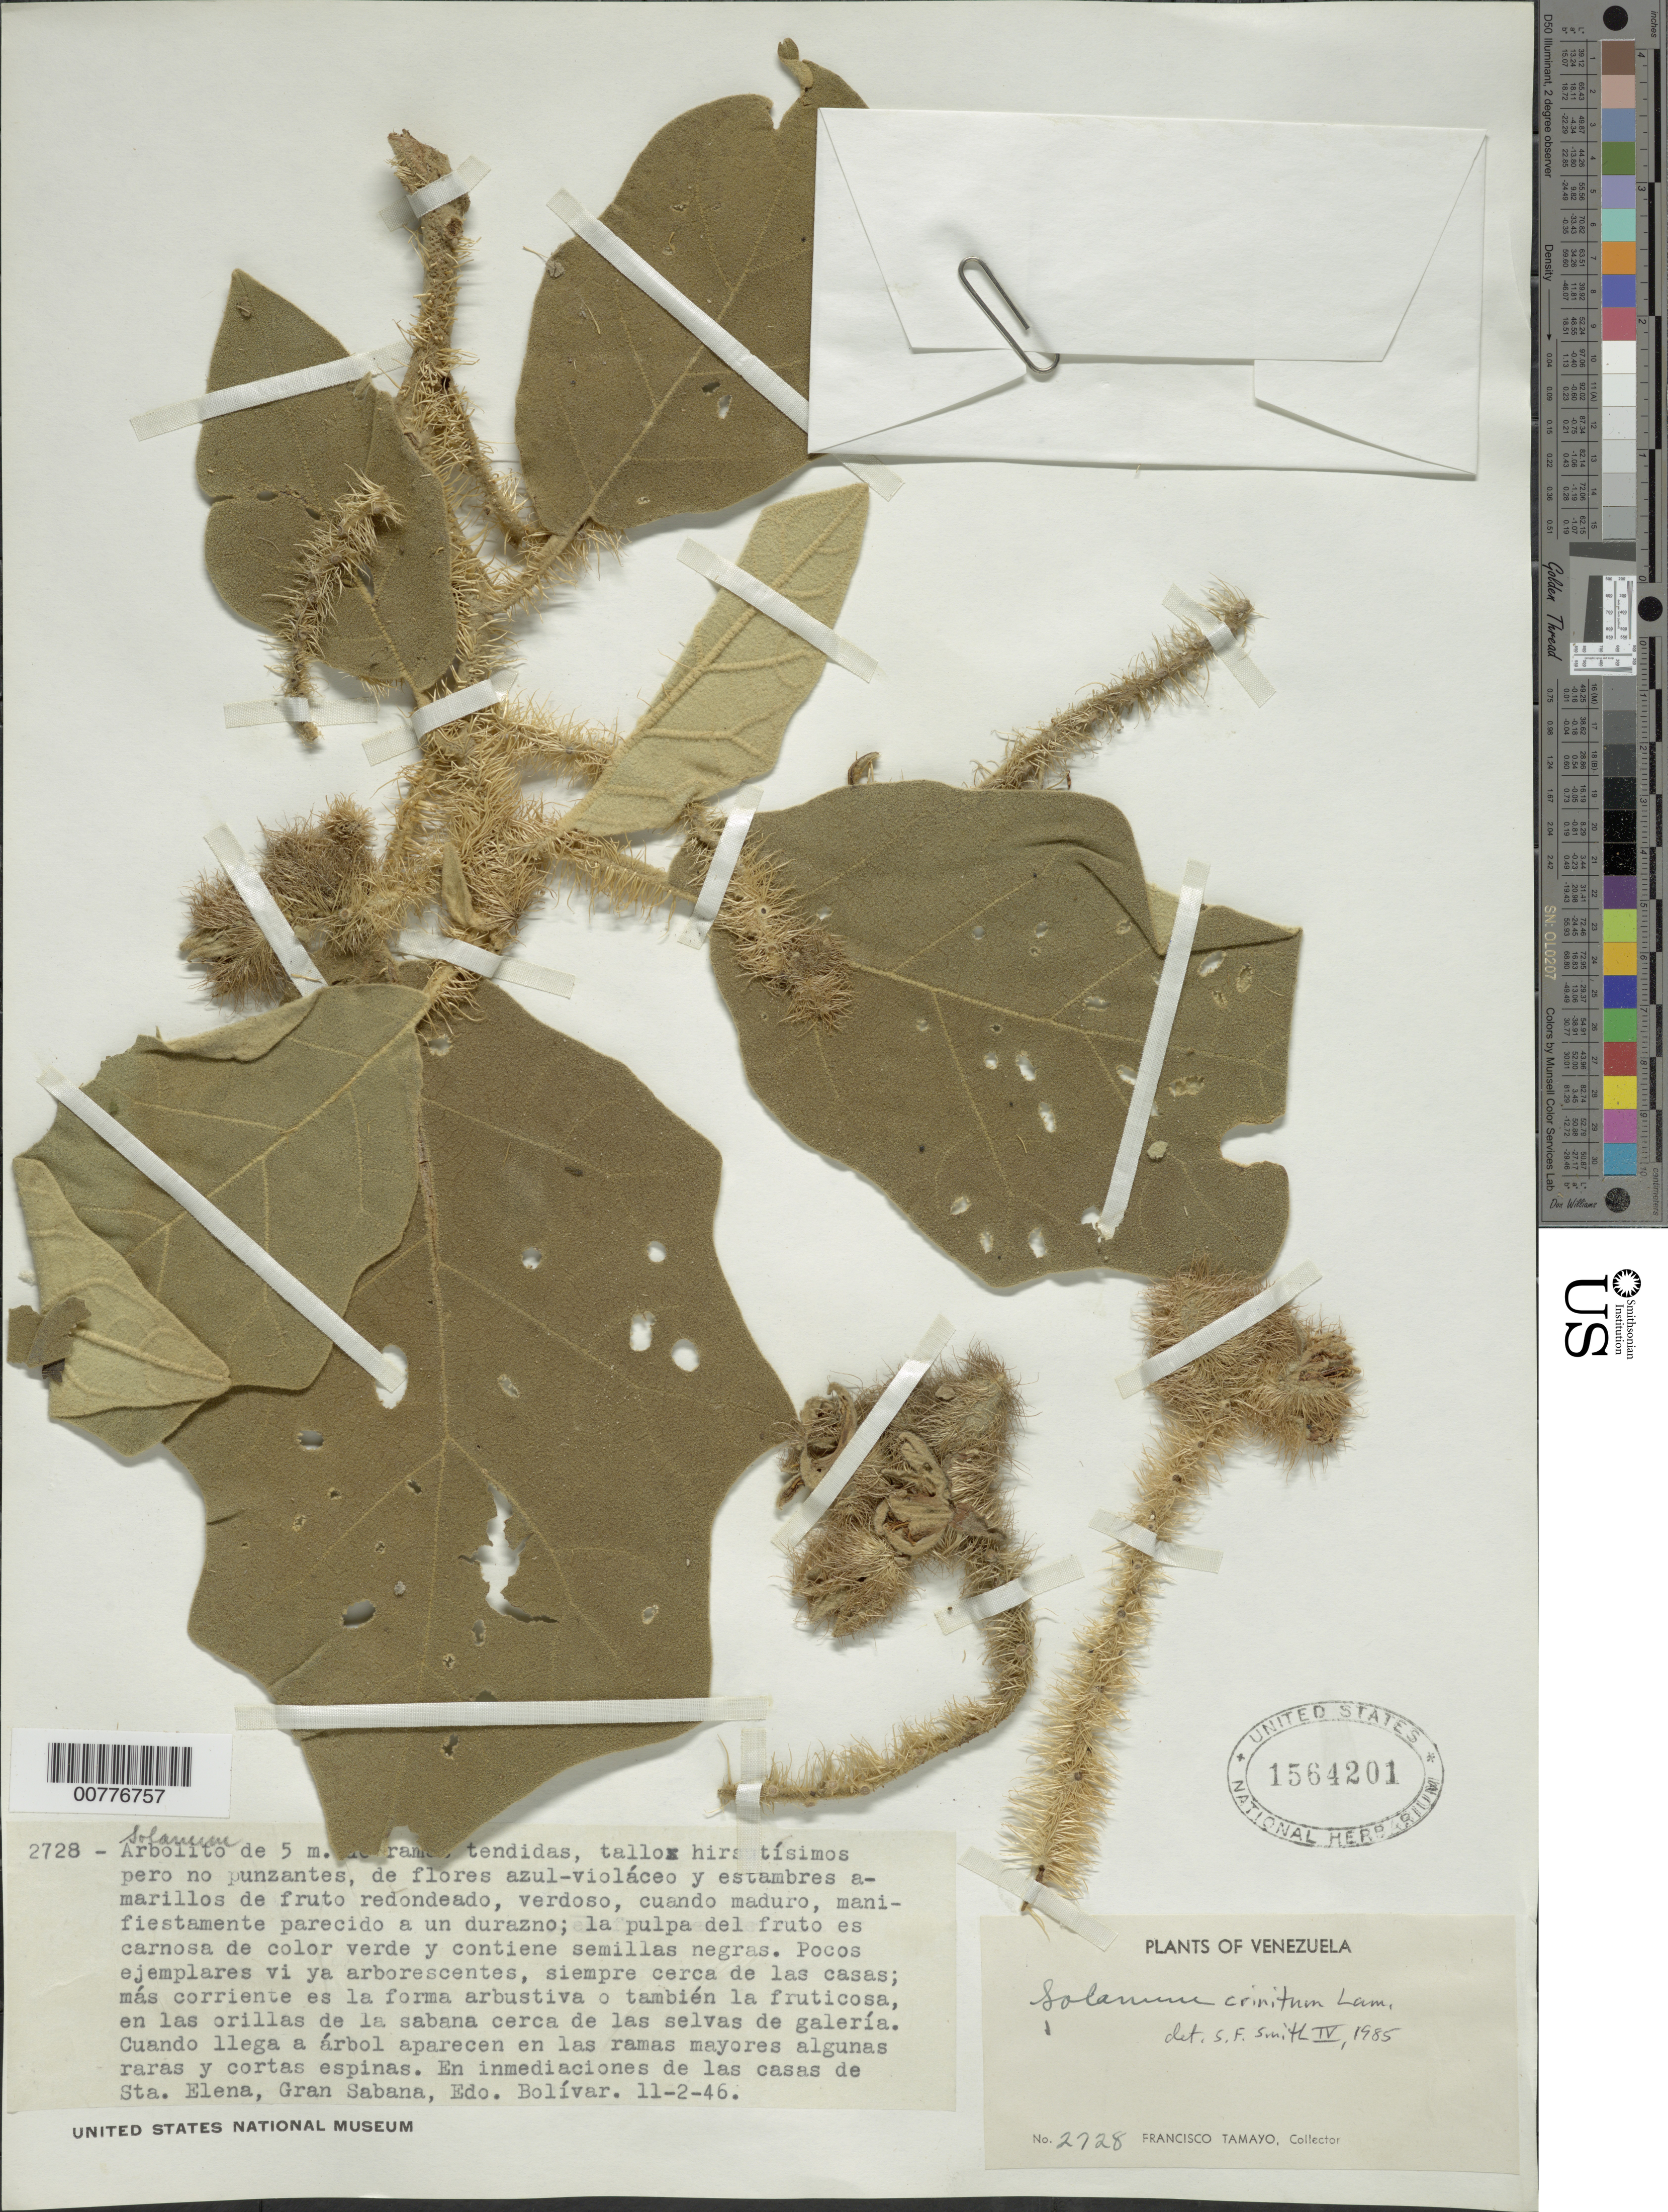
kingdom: Plantae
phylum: Tracheophyta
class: Magnoliopsida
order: Solanales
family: Solanaceae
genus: Solanum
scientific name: Solanum crinitum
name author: Lam.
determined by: Smith, Stephen F., (US), NMNH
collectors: F. Tamayo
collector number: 2728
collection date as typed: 2 Feb 1946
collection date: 1946-02-02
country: Venezuela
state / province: Bolívar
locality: Gran Sabana, Sta. Elena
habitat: En las orillas de la sabana cerca de las selvas de galeria cuando llega a arbol aparecen en ramas mayores algunas raras, cortas espina. La pulpa del fruto es carnosa de color verde y contiene semillas negras; pocos ejemplares vi ya arborescentes, sie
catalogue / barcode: US 1564201